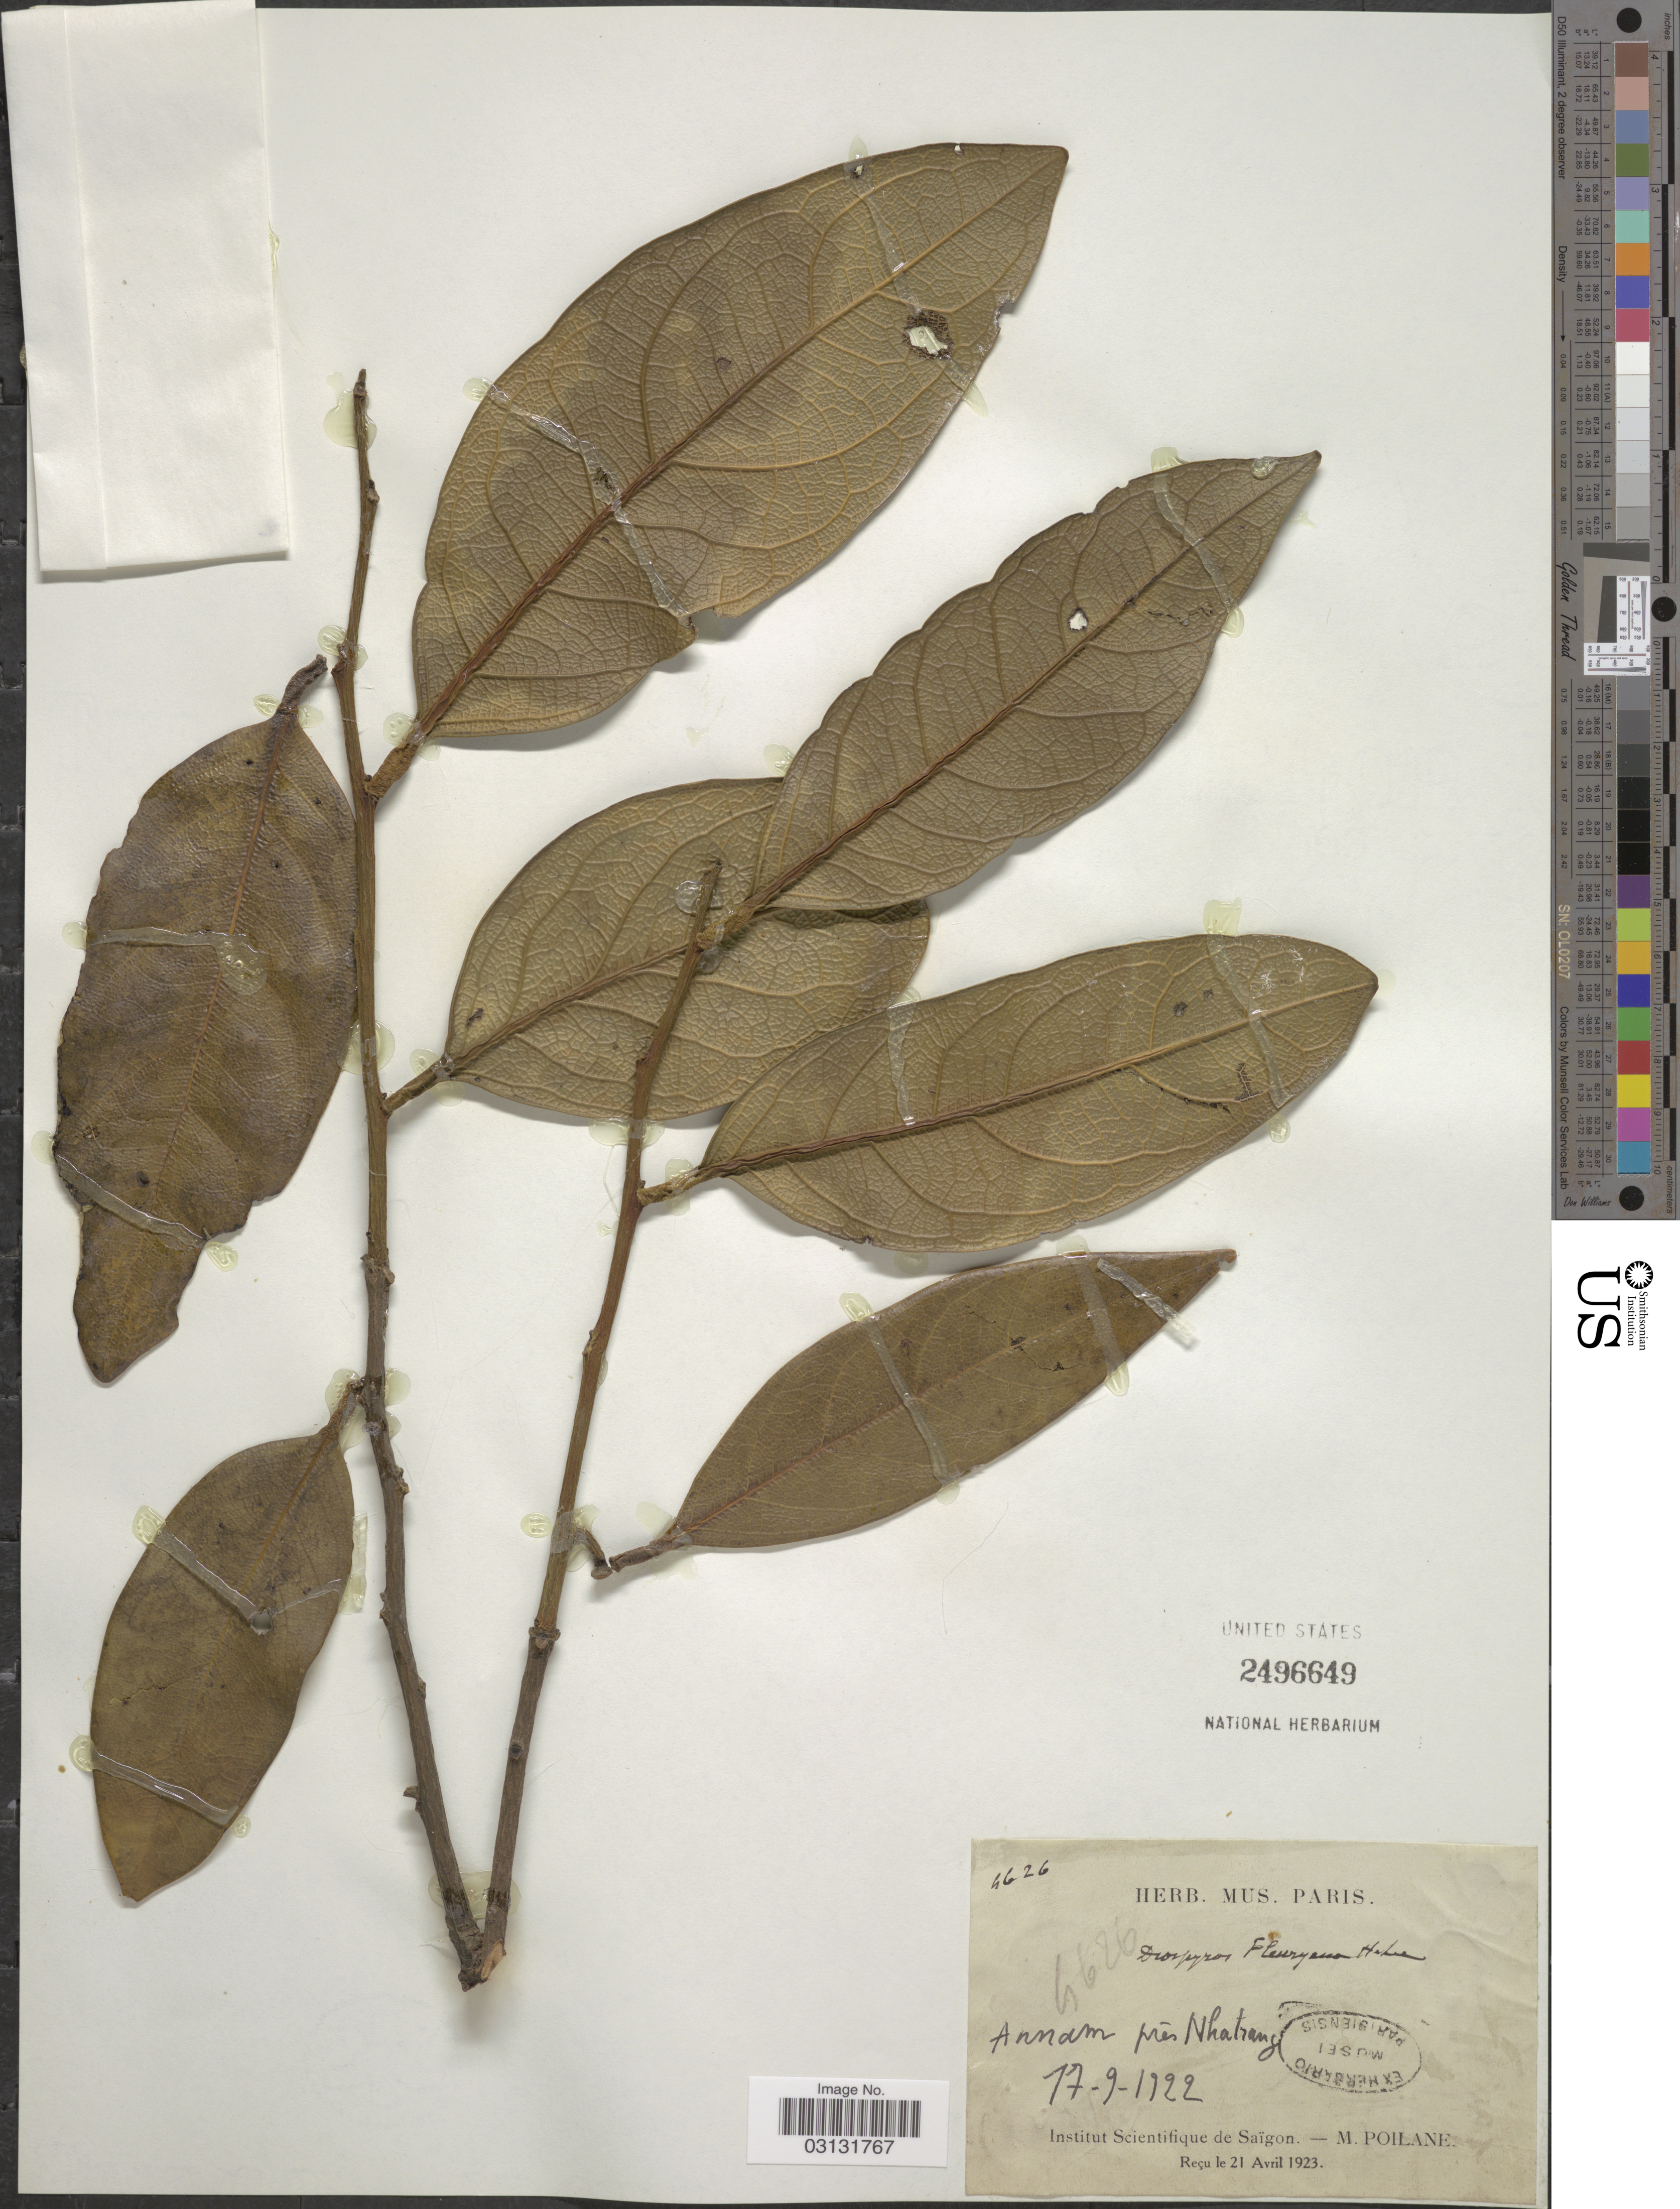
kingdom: Plantae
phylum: Tracheophyta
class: Magnoliopsida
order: Ericales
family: Ebenaceae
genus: Diospyros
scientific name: Diospyros fleuryana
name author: A. Chev. ex Lecomte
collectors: M. Poilane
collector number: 1626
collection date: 1922-09-17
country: Vietnam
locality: Annam prés Nhatrang.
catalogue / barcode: US 2496649